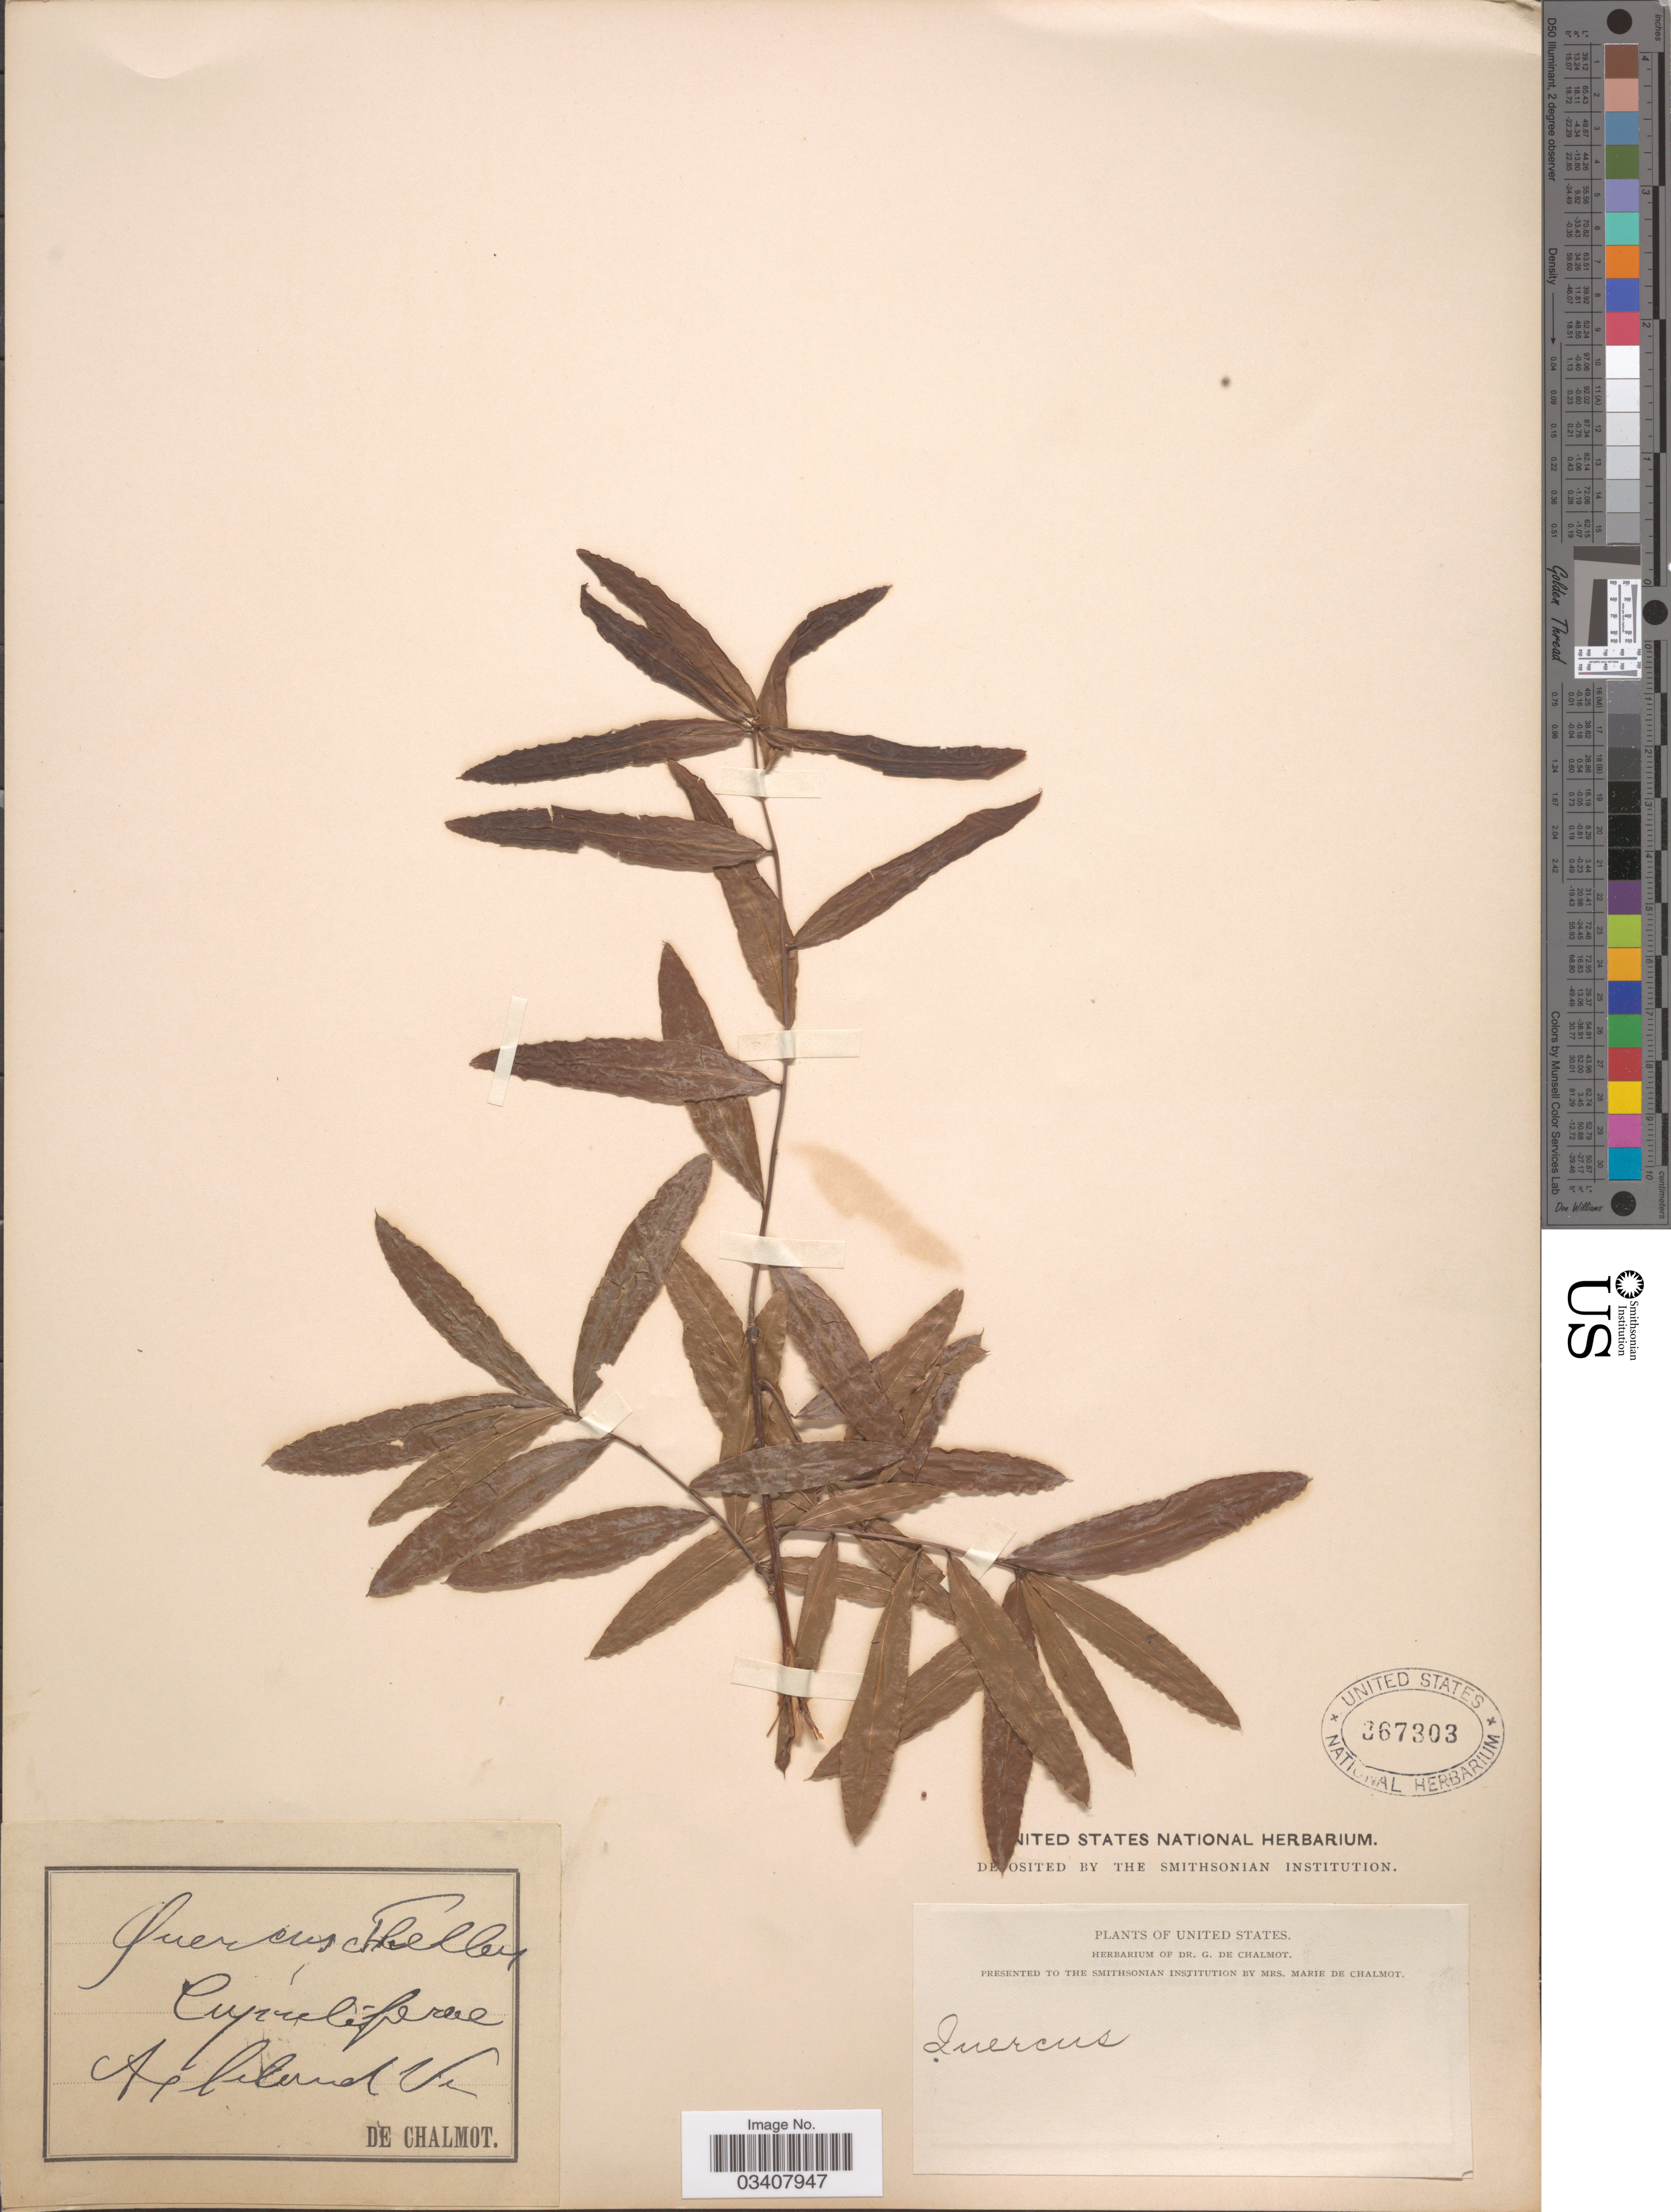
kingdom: Plantae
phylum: Tracheophyta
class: Magnoliopsida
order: Fagales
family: Fagaceae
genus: Quercus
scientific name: Quercus phellos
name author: L.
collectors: G. de Chalmot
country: United States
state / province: Vermont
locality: Ashland.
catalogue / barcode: US 367303